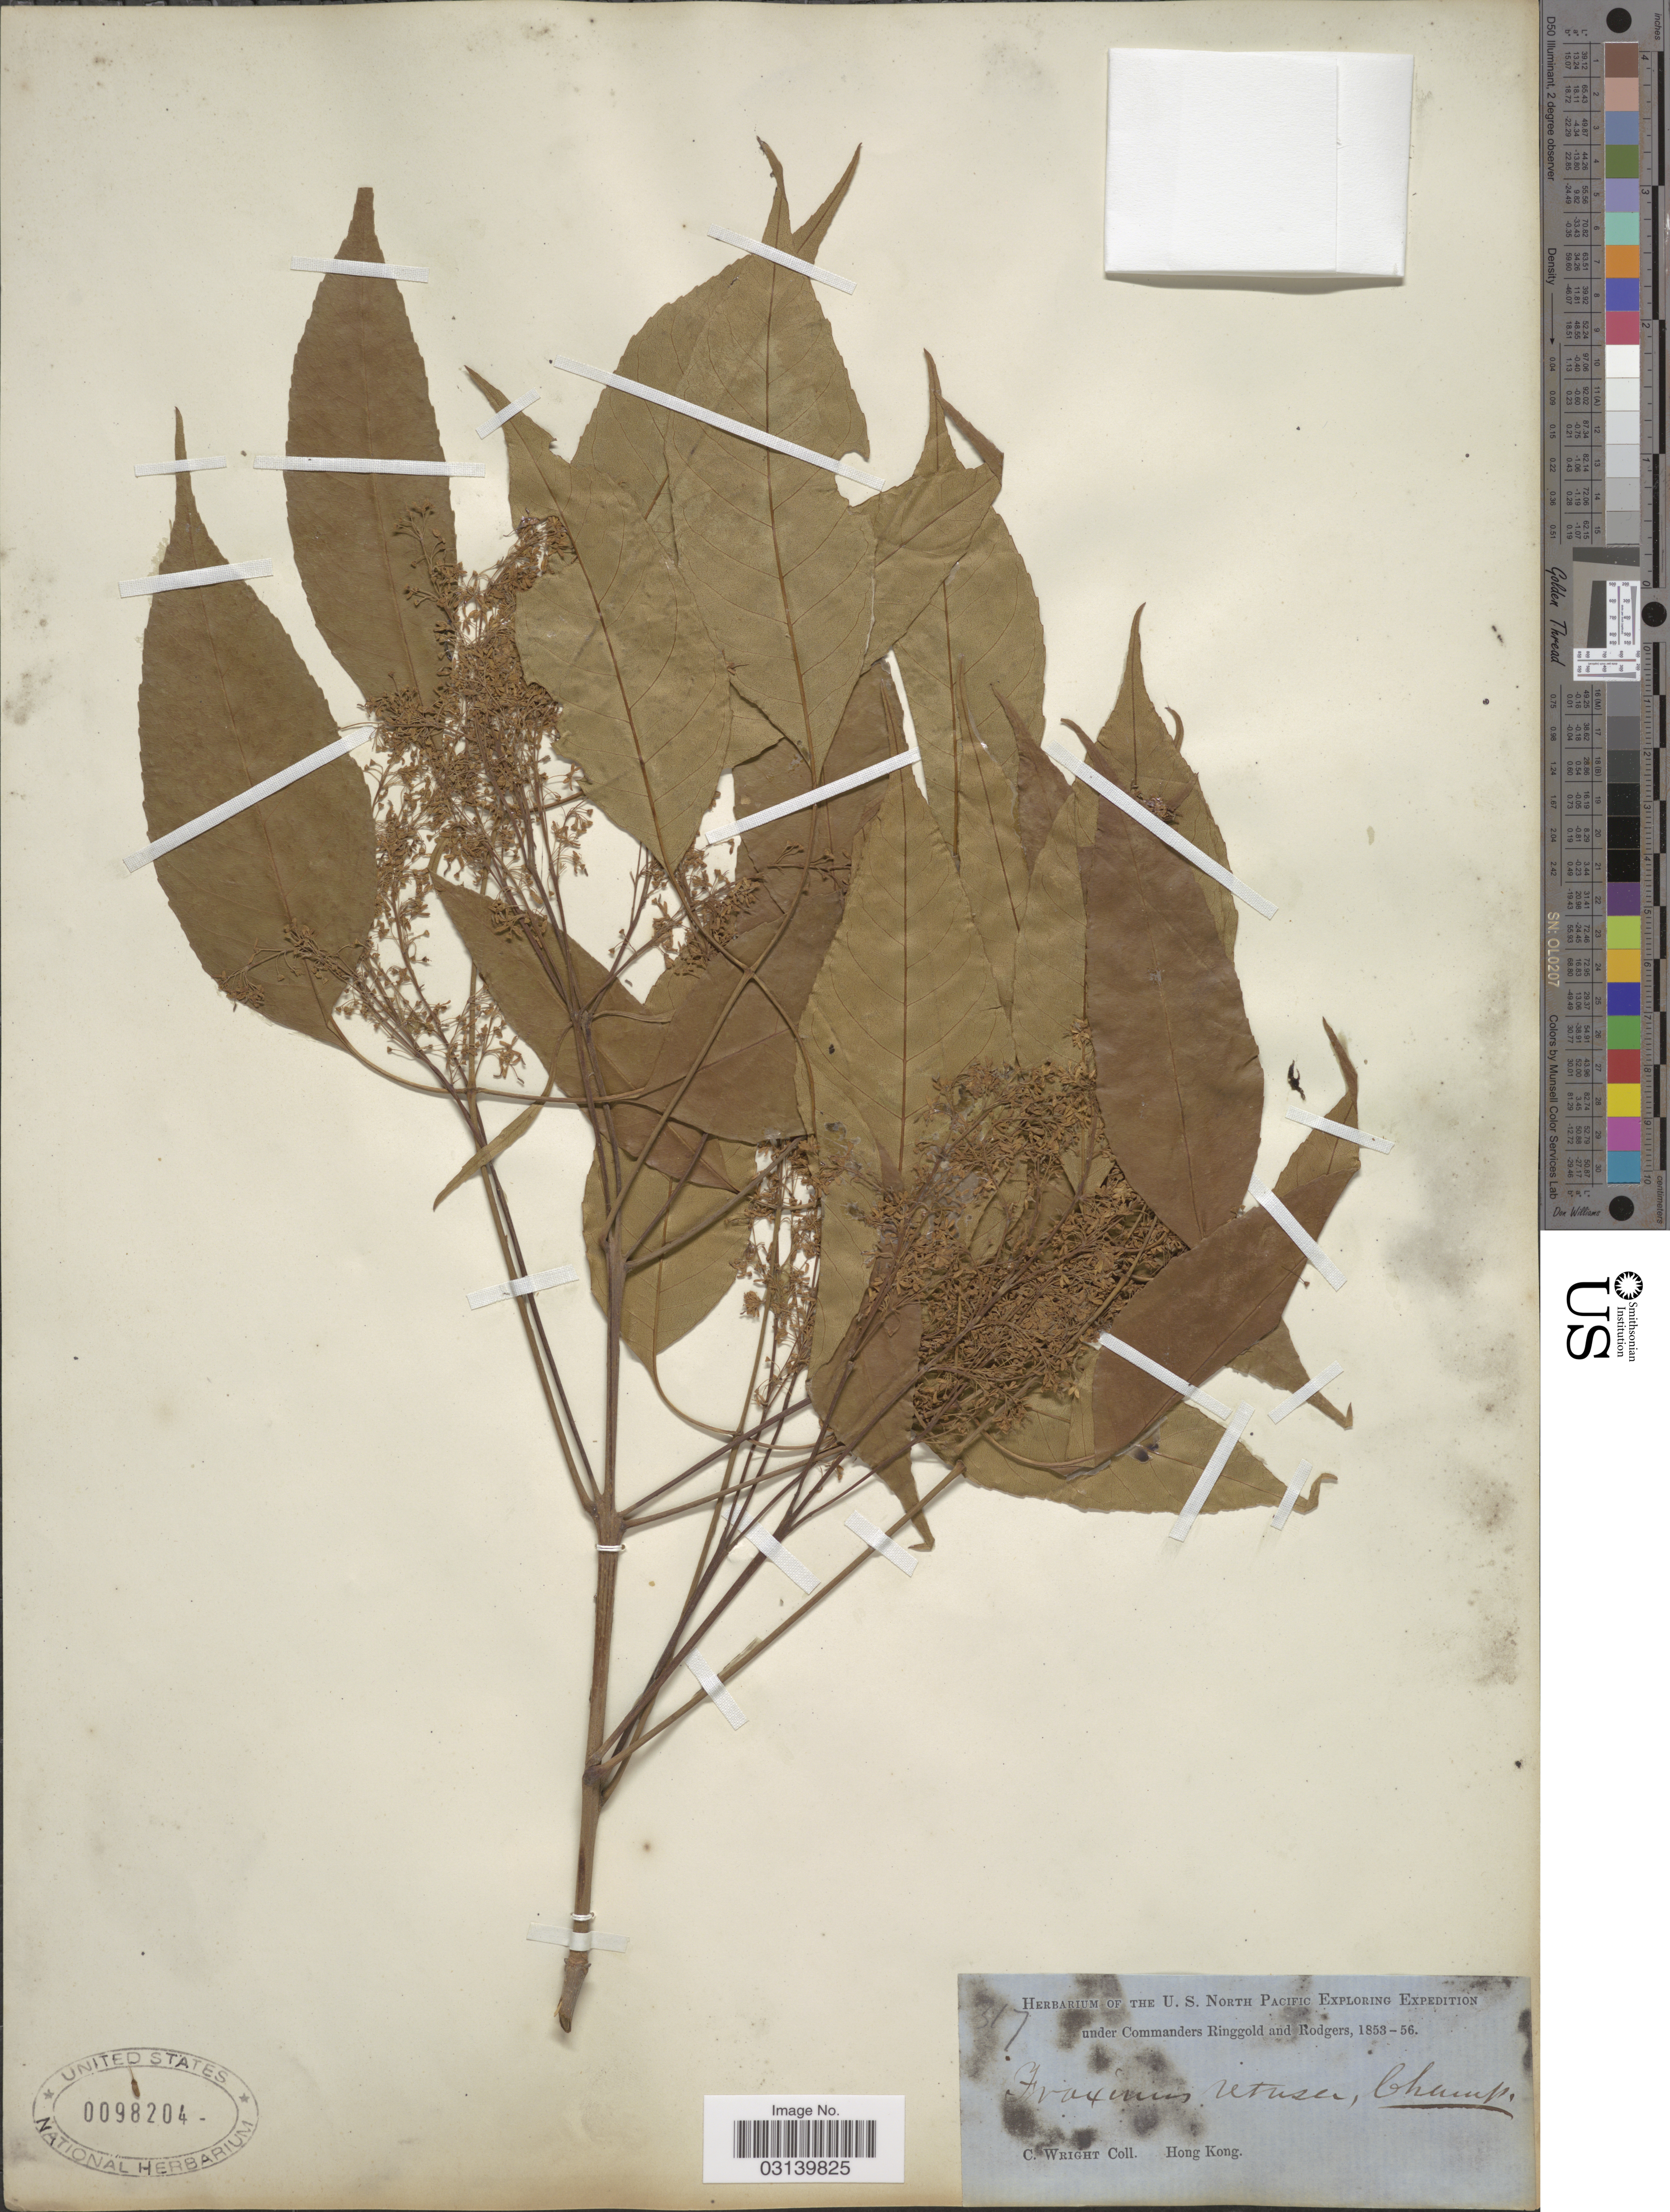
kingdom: Plantae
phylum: Tracheophyta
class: Magnoliopsida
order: Lamiales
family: Oleaceae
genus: Fraxinus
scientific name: Fraxinus championii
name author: Little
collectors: C. Wright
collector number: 317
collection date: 1853/1856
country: China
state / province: Hong Kong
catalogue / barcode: US 98204